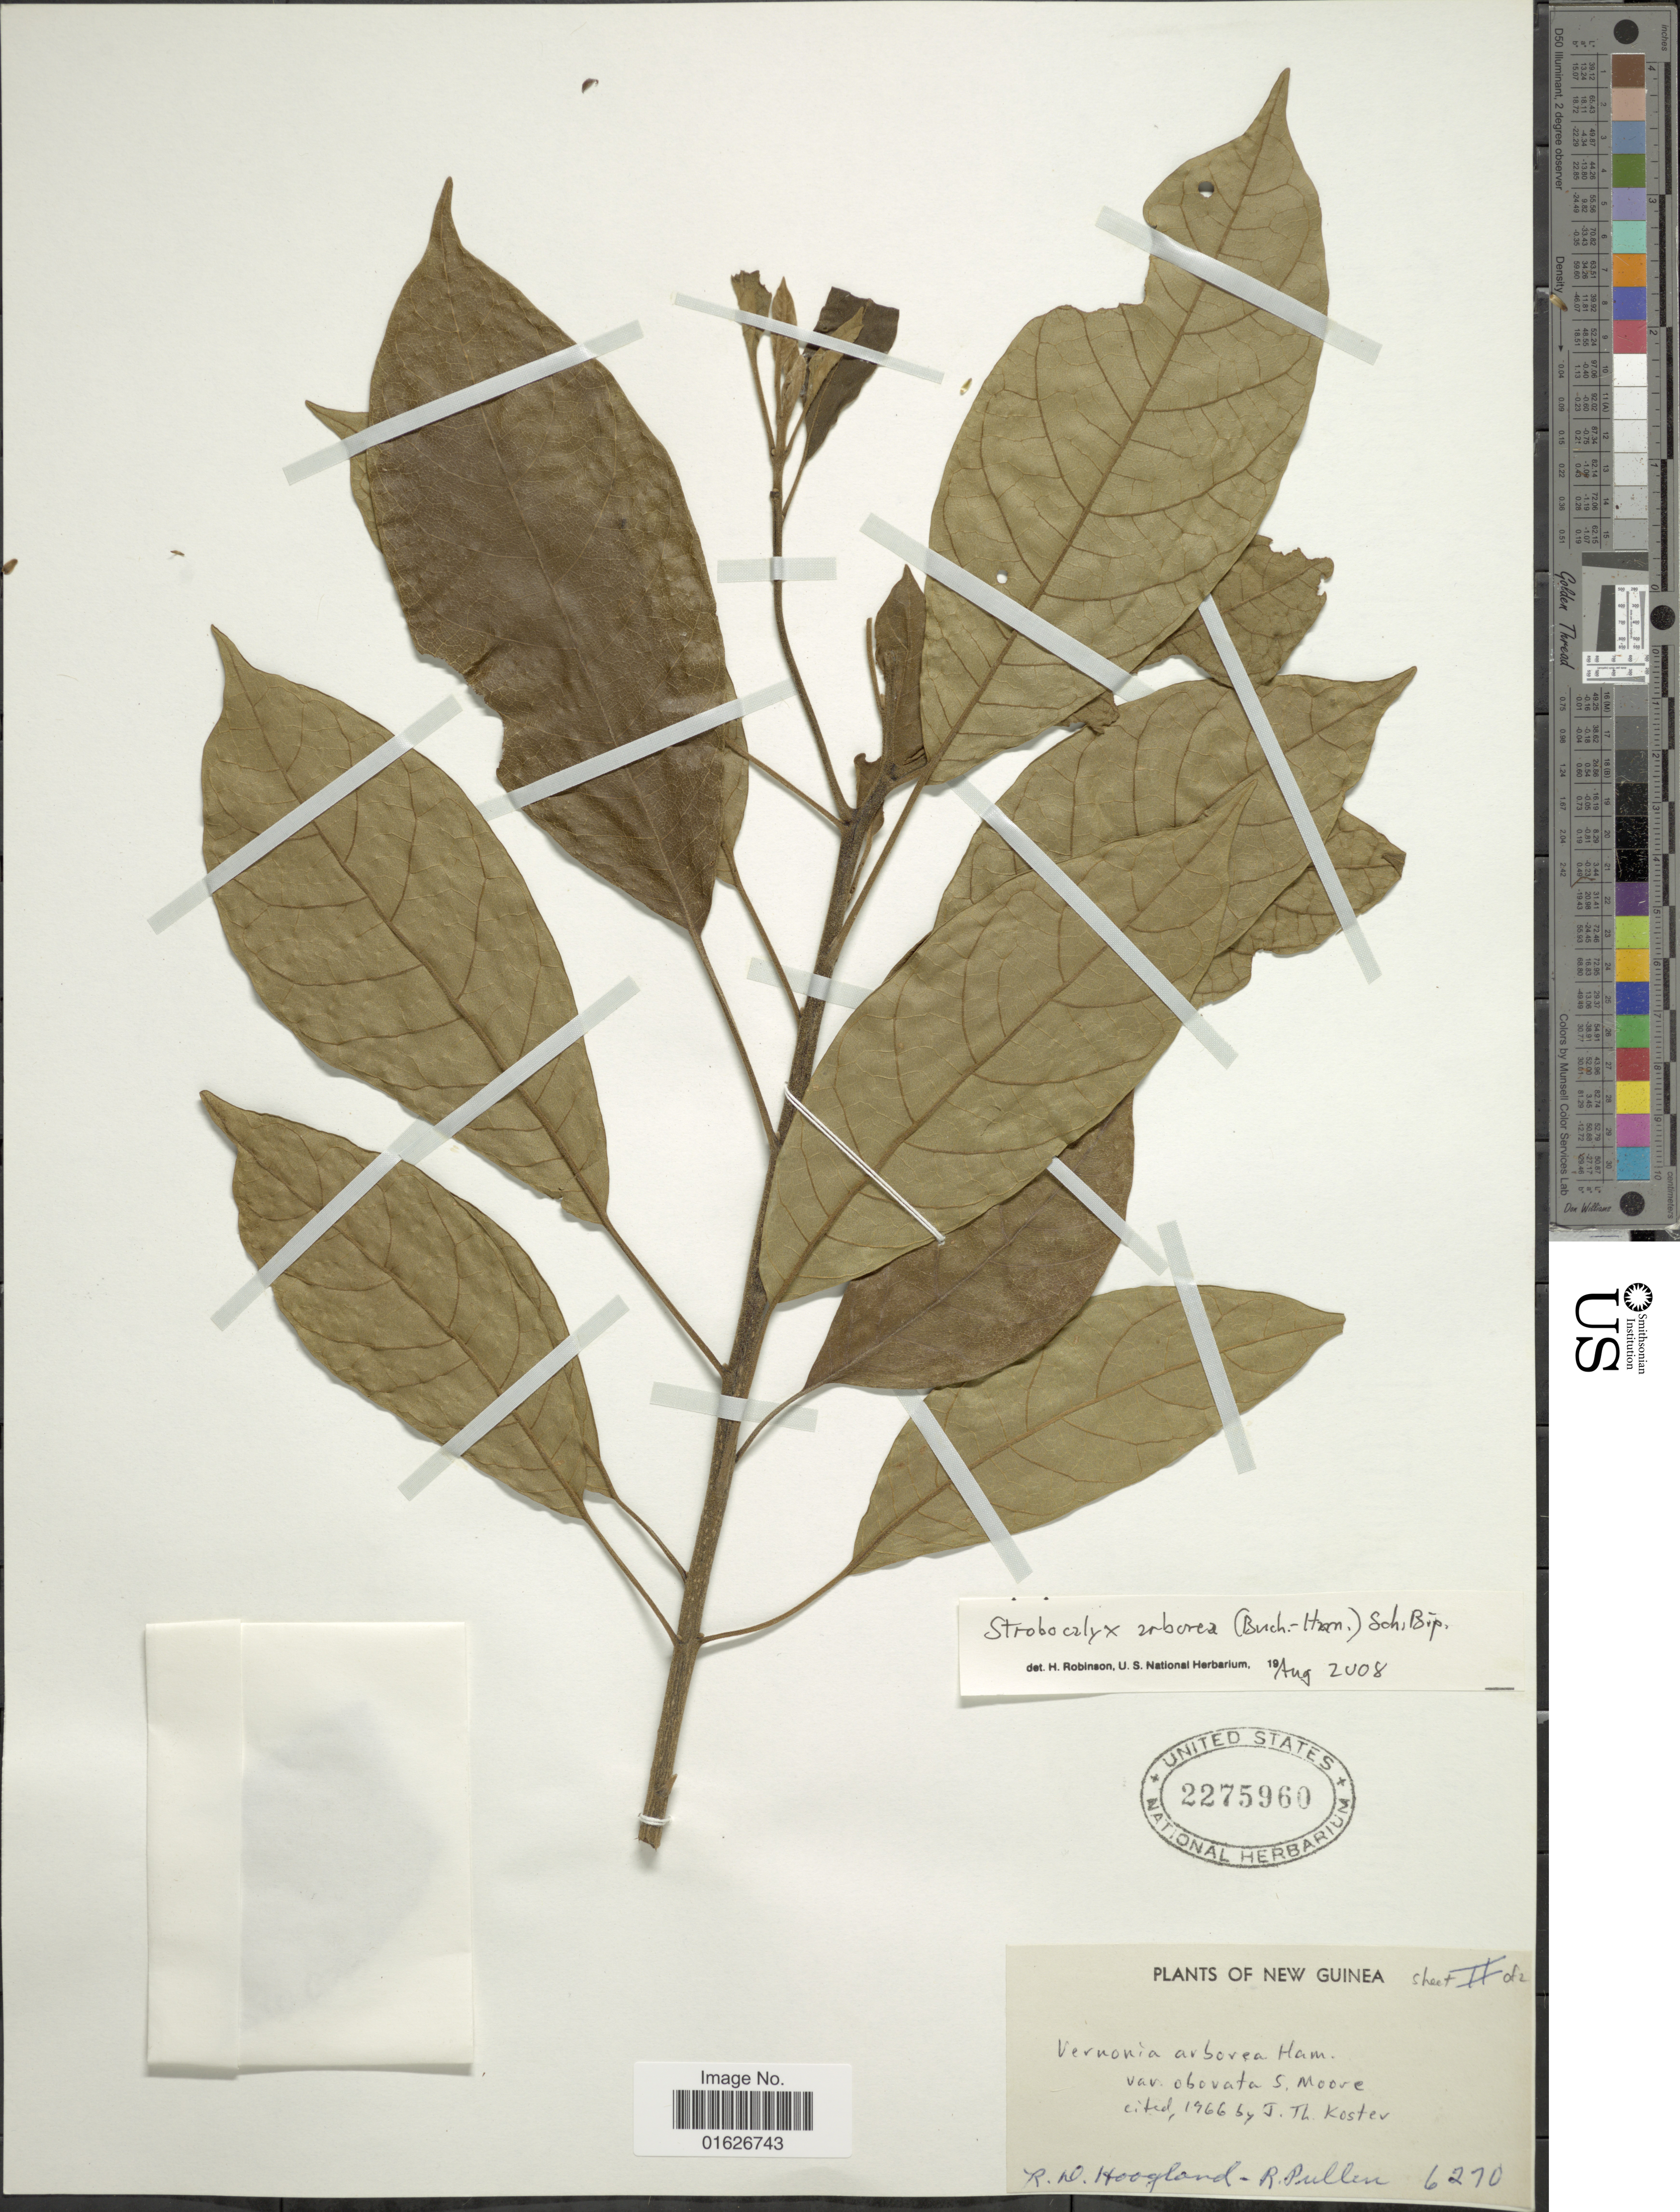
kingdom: Plantae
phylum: Tracheophyta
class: Magnoliopsida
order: Asterales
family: Asteraceae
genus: Strobocalyx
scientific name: Strobocalyx arborea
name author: (Buch.-Ham.) Sch. Bip.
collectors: R. D. Hoogland & R. Pullen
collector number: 6270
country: Papua New Guinea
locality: New Guinea.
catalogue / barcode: US 2275960